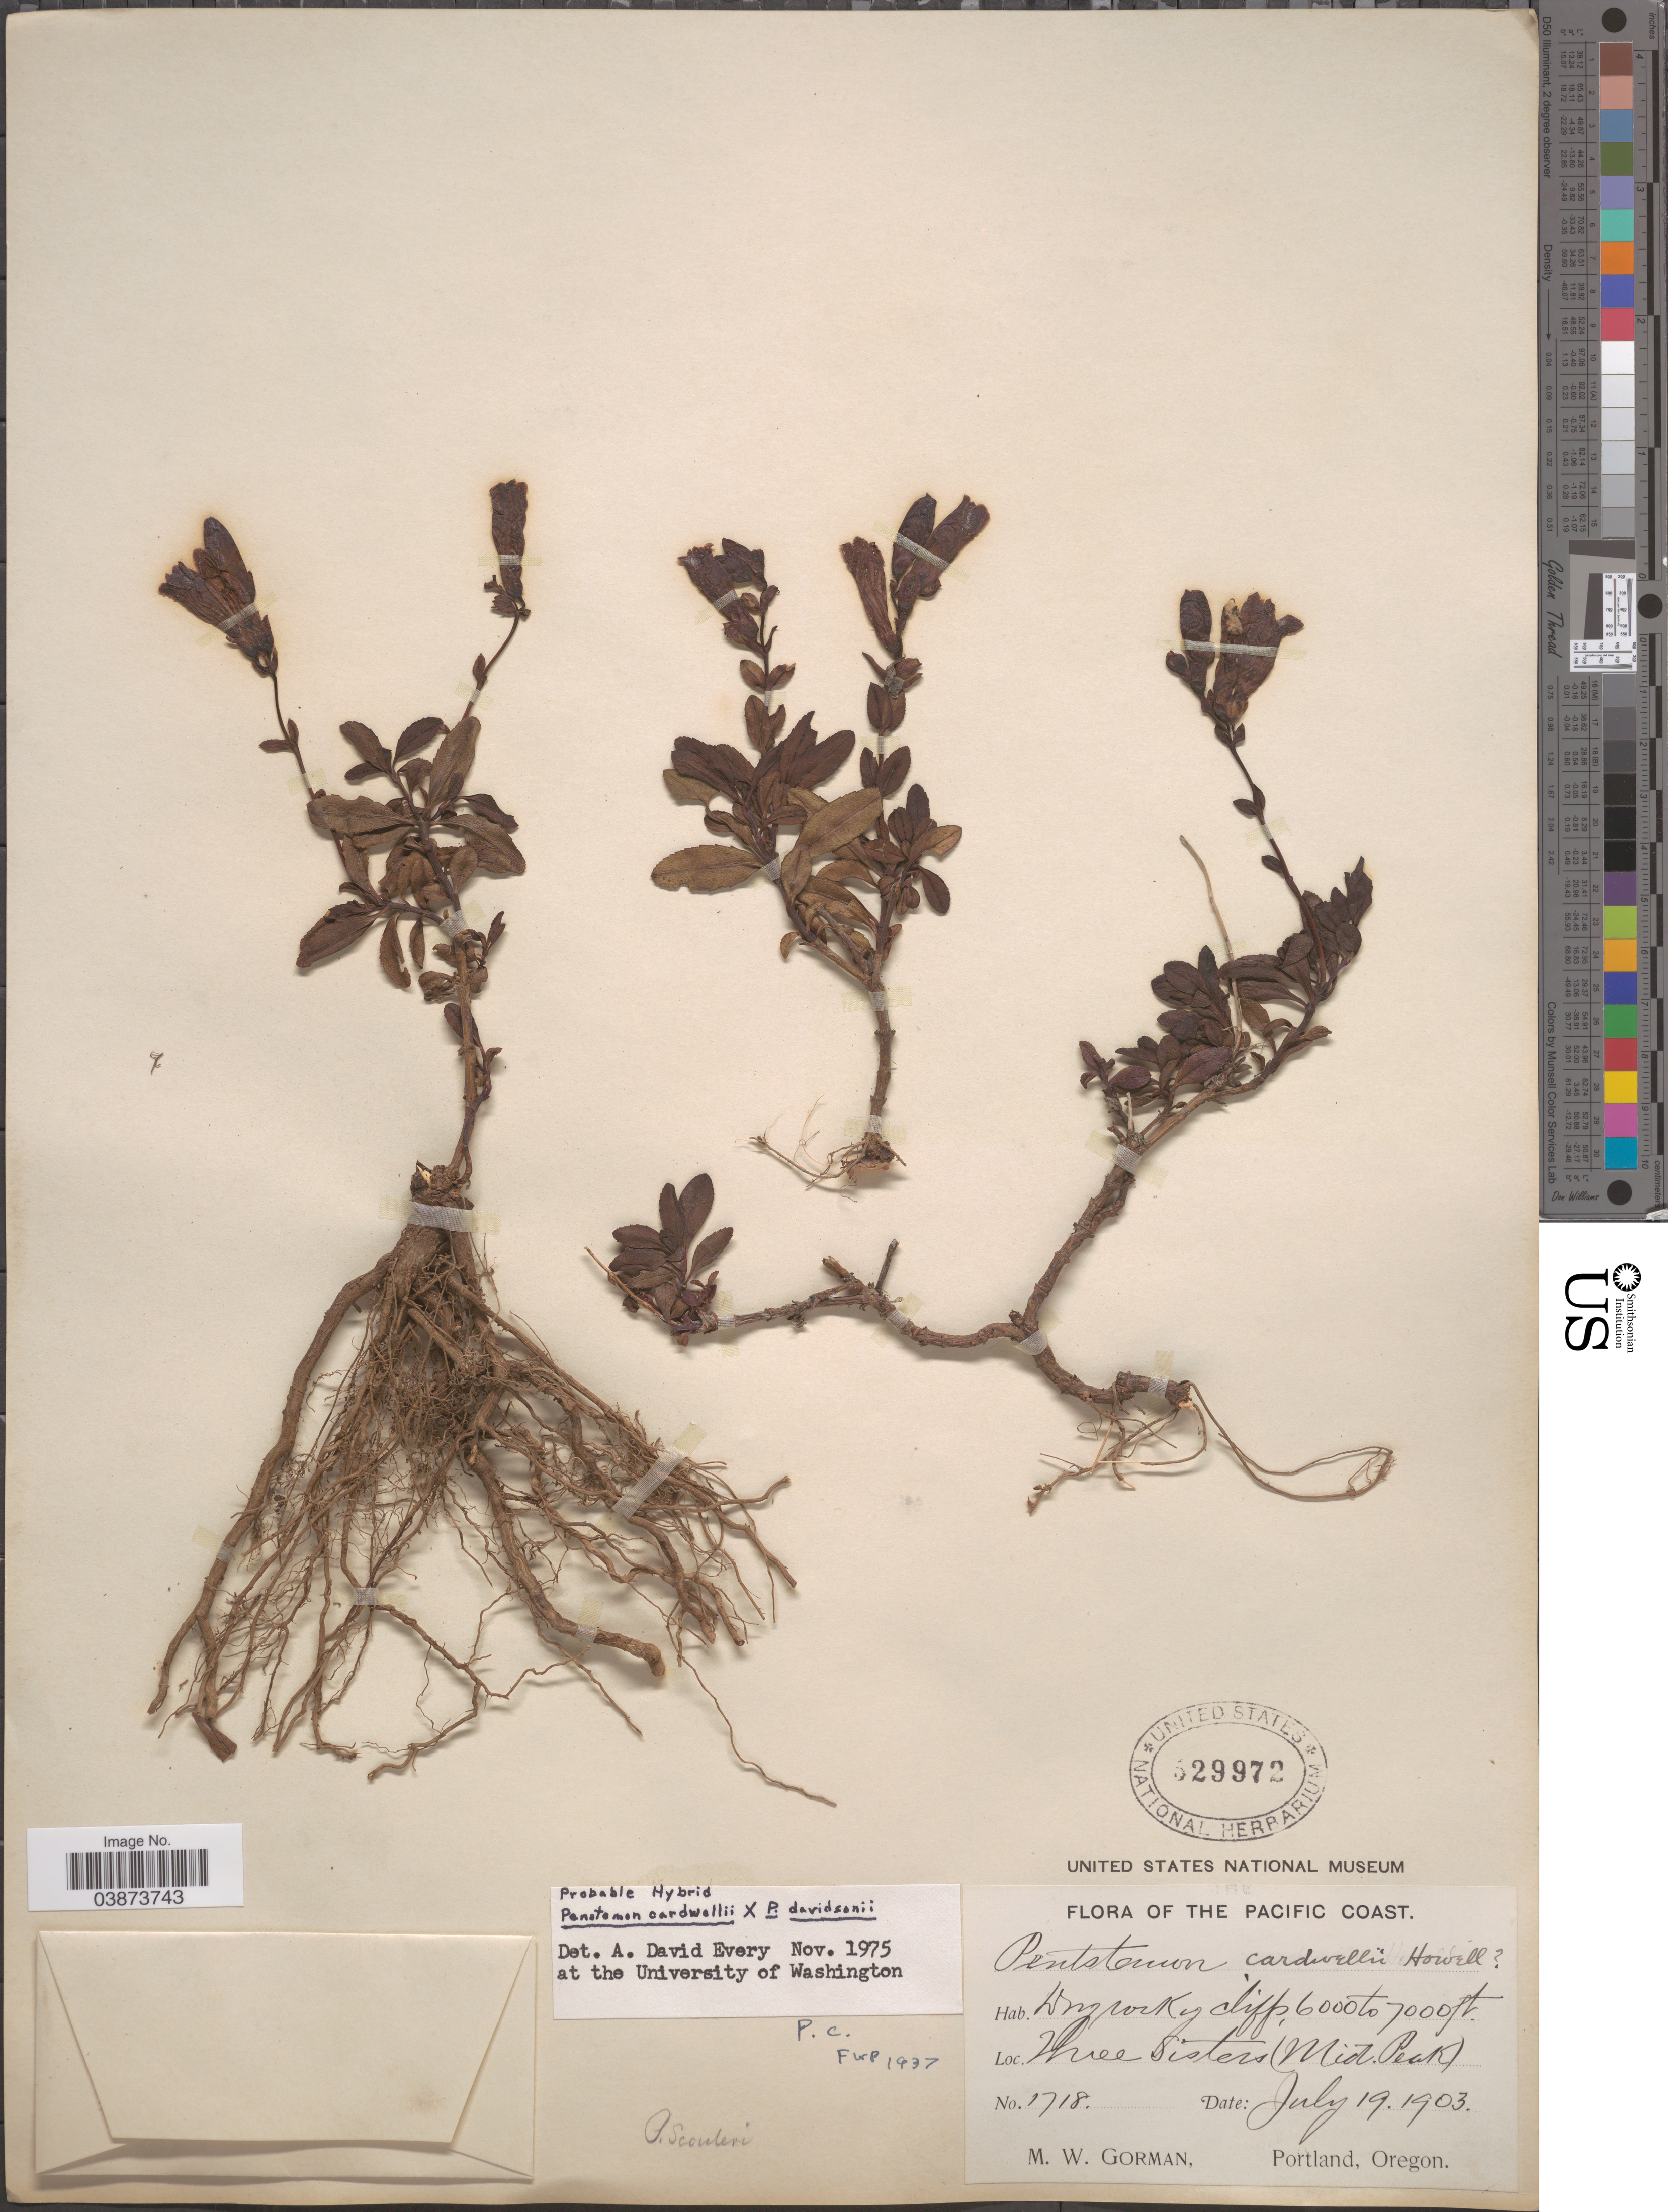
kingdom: Plantae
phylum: Tracheophyta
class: Magnoliopsida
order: Lamiales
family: Plantaginaceae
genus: Penstemon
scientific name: Penstemon cardwellii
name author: Howell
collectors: M. W. Gorman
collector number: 1718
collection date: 1903-07-19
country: United States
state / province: Oregon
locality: Pacific Coast. Three Sisters (Mid. Peak).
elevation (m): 1829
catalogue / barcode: US 629972